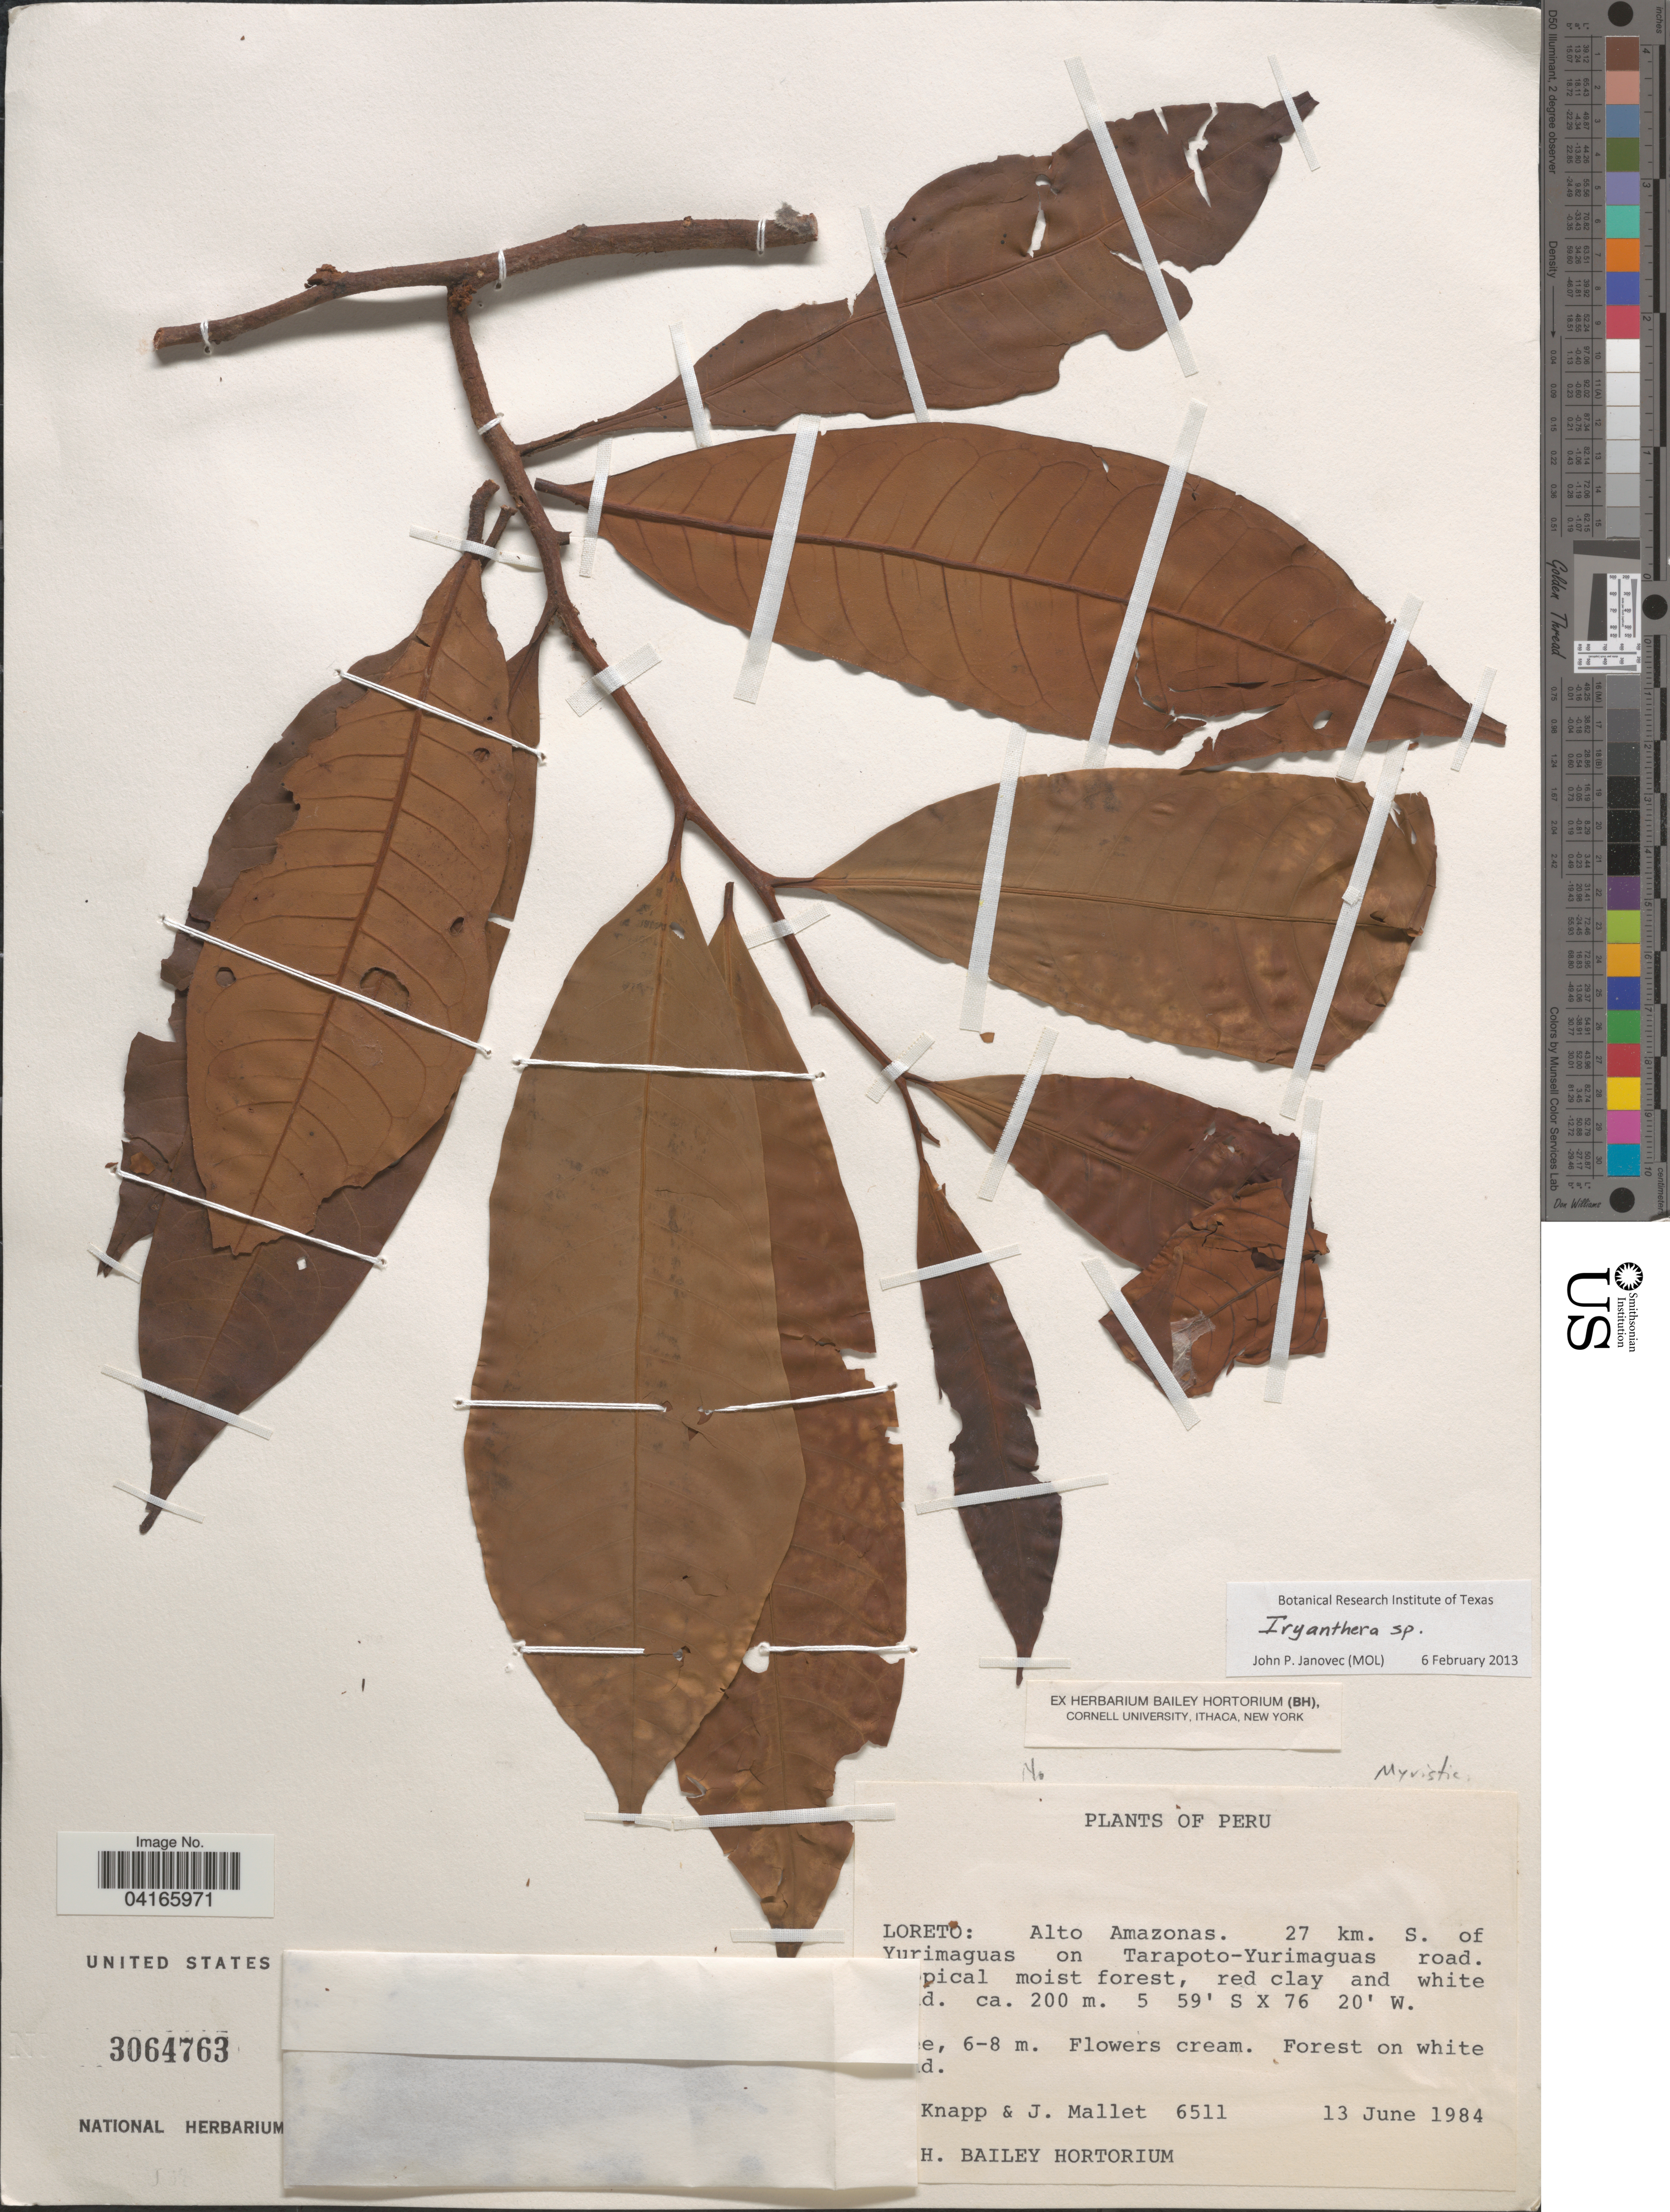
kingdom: Plantae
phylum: Tracheophyta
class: Magnoliopsida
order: Magnoliales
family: Myristicaceae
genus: Iryanthera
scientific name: Iryanthera sp.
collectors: -. Knapp & J. Mallet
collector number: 6511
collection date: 1984-06-13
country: Peru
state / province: Loreto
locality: Alto Amazonas. 27 km. S. of Yurimaguas on Tarapoto-Yurimaguas road.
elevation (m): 200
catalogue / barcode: US 3064763